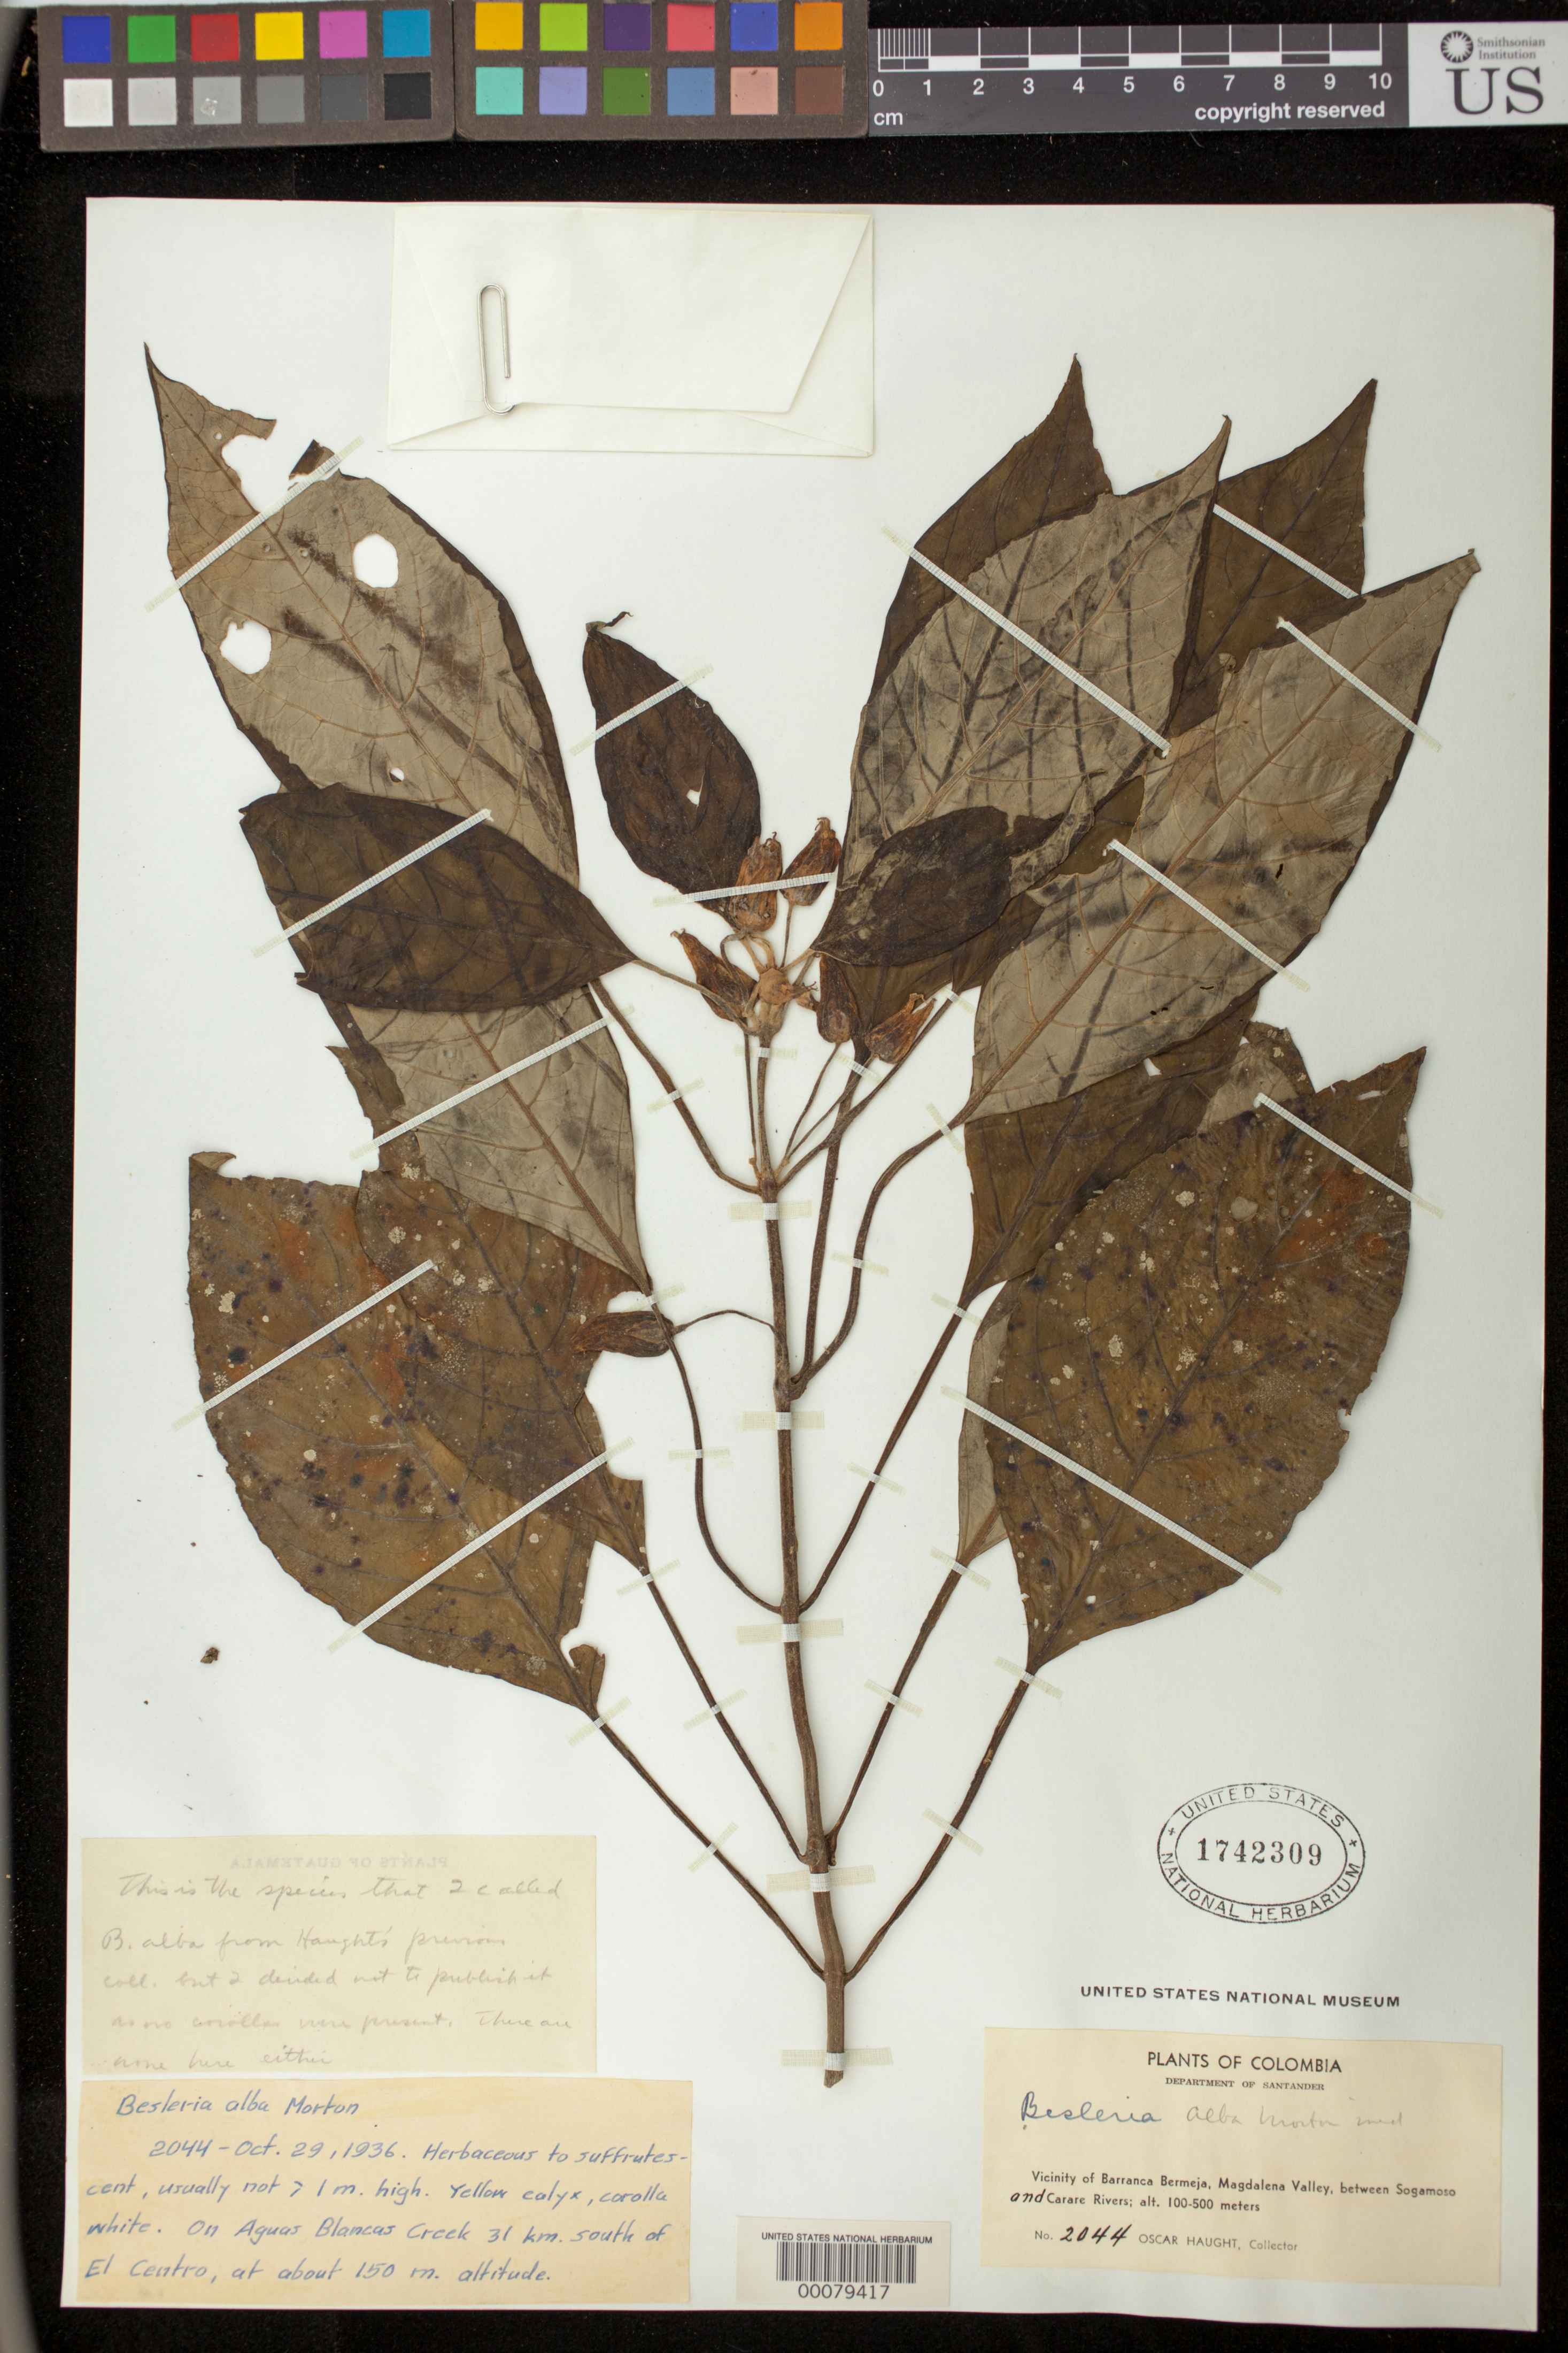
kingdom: Plantae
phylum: Tracheophyta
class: Magnoliopsida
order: Lamiales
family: Gesneriaceae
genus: Besleria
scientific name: Besleria sp.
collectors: O. L. Haught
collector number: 2044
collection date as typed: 29 Oct 1936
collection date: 1936-10-29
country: Colombia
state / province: Santander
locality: Vicinity of Barranca Bermeja, Magdalena valley, between Sogamoso & Carare Rivers, on Aguas Blancas Creek, 31 km S of El Centro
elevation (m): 150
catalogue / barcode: US 1742309